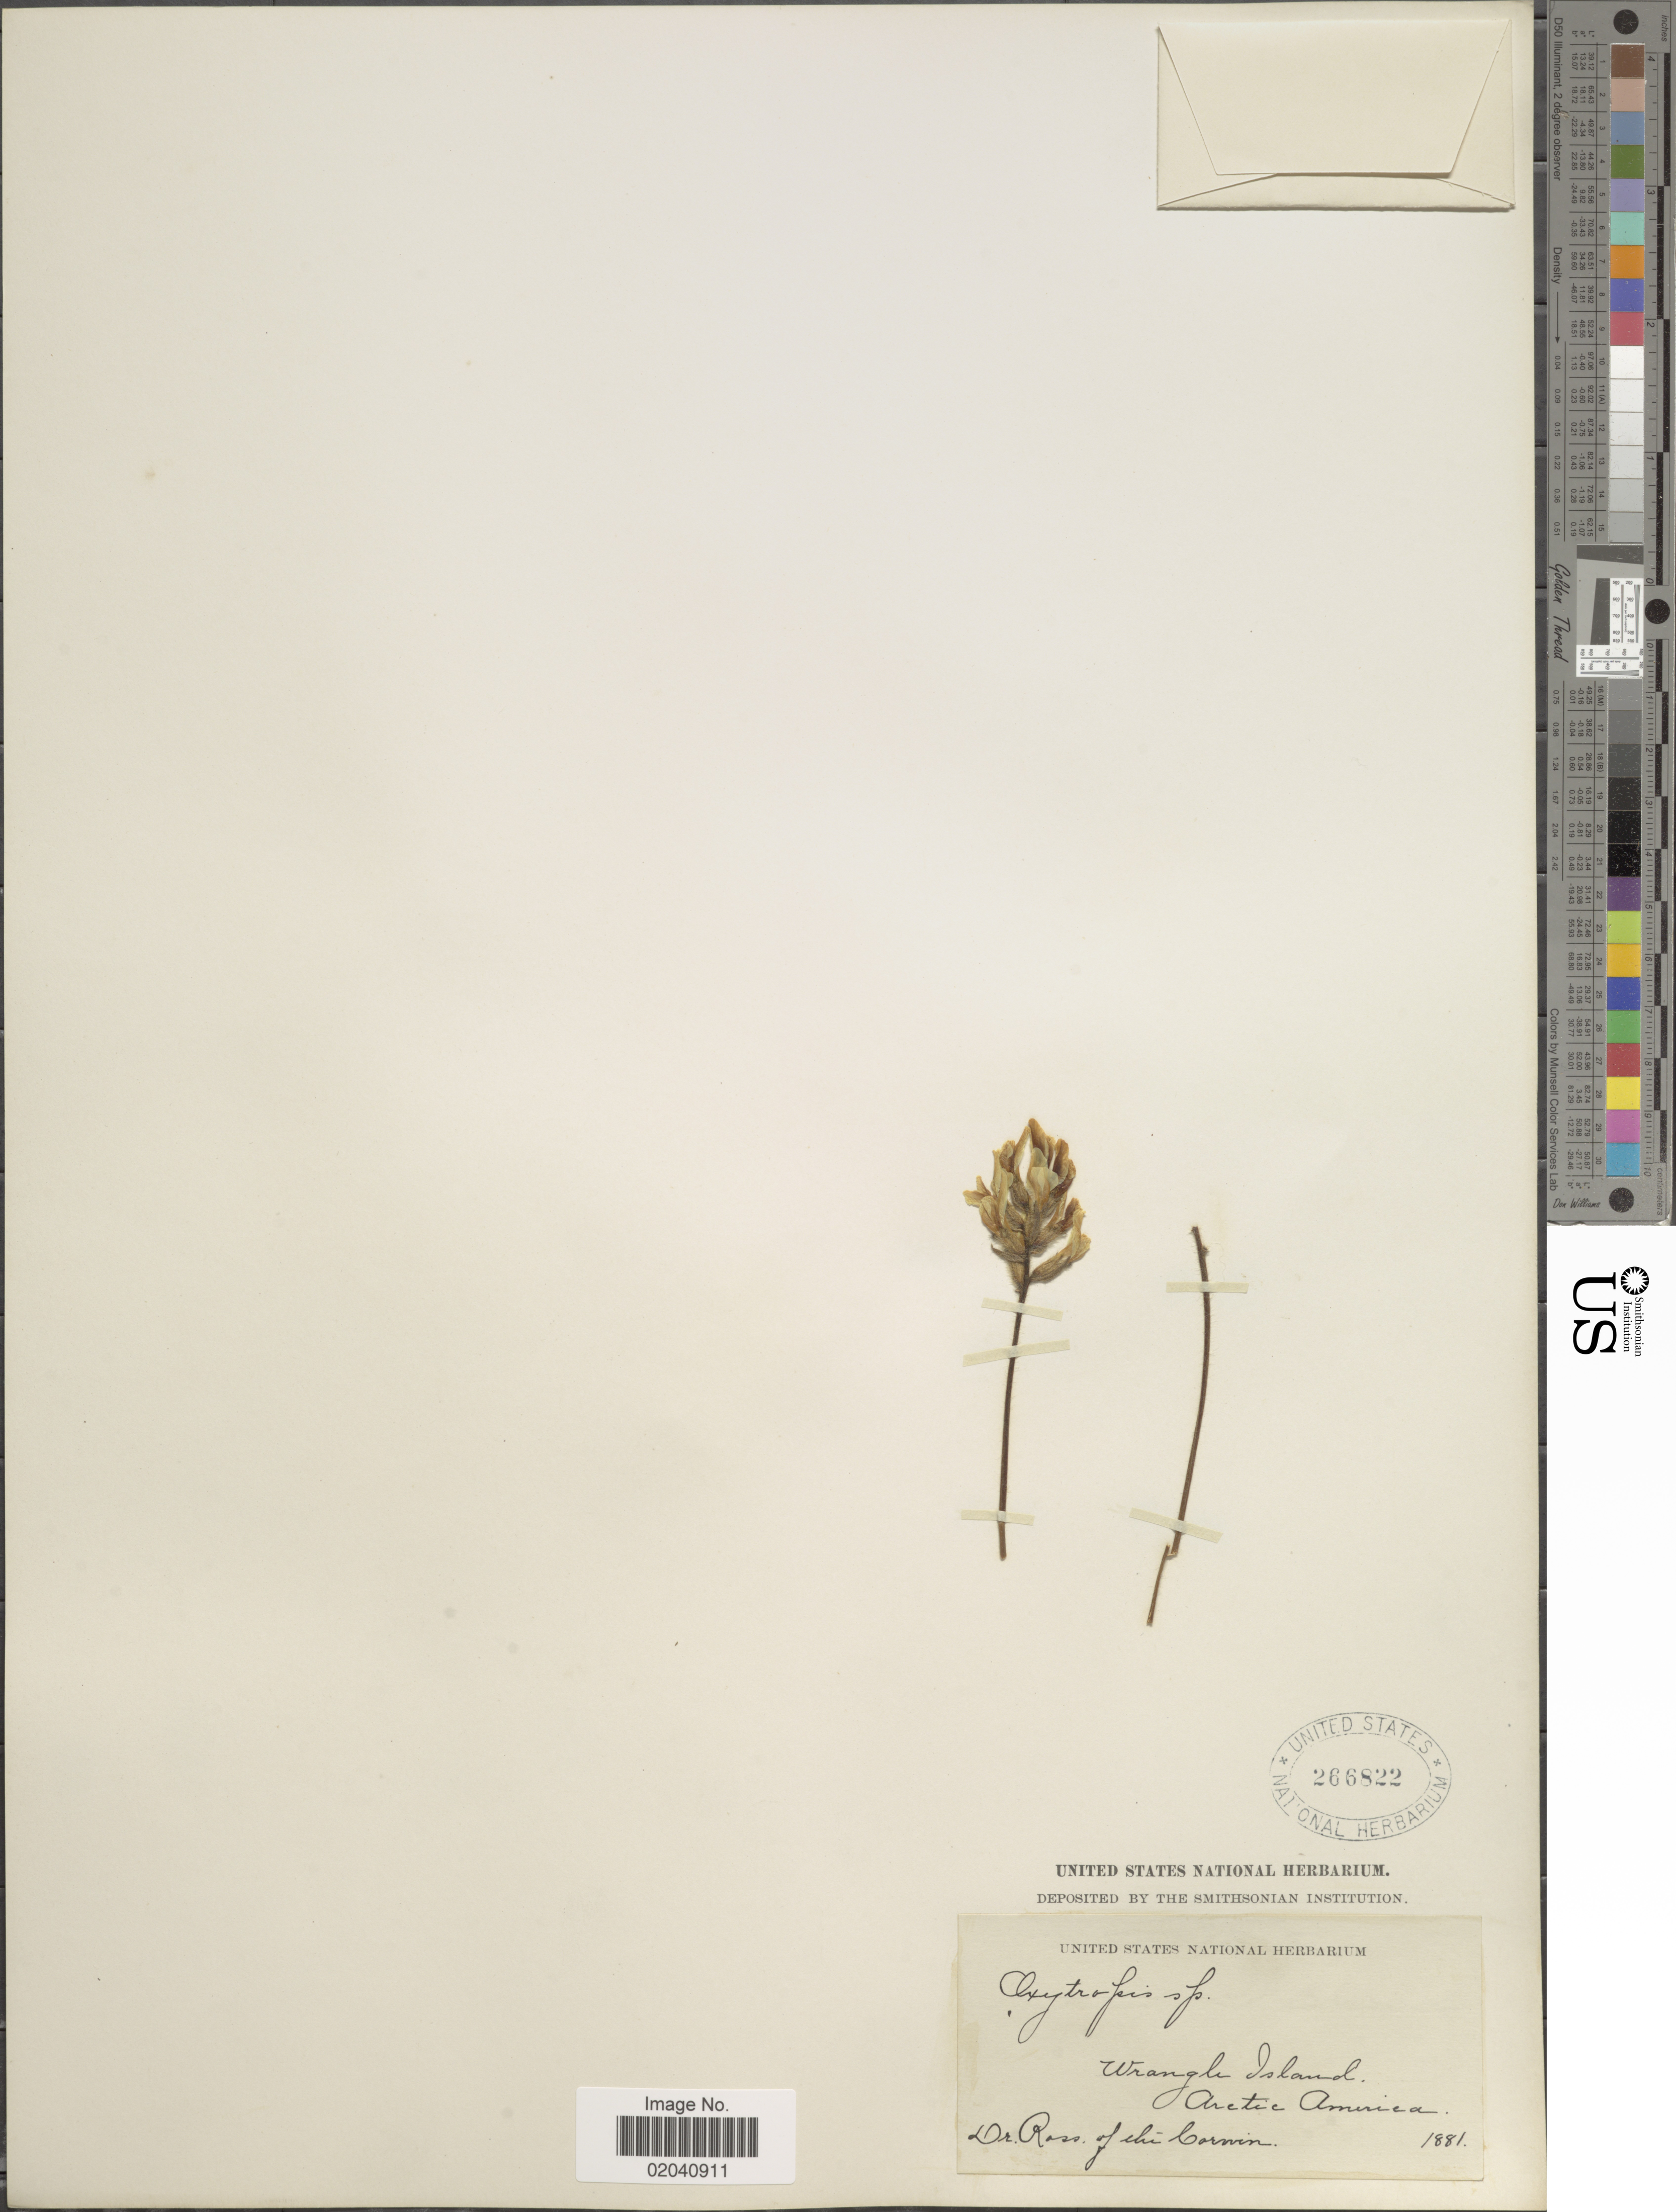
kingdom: Plantae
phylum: Tracheophyta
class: Magnoliopsida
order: Fabales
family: Fabaceae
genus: Oxytropis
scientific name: Oxytropis campestris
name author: (L.) DC.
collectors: -. Ross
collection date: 1881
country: Russian Federation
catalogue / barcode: US 266822